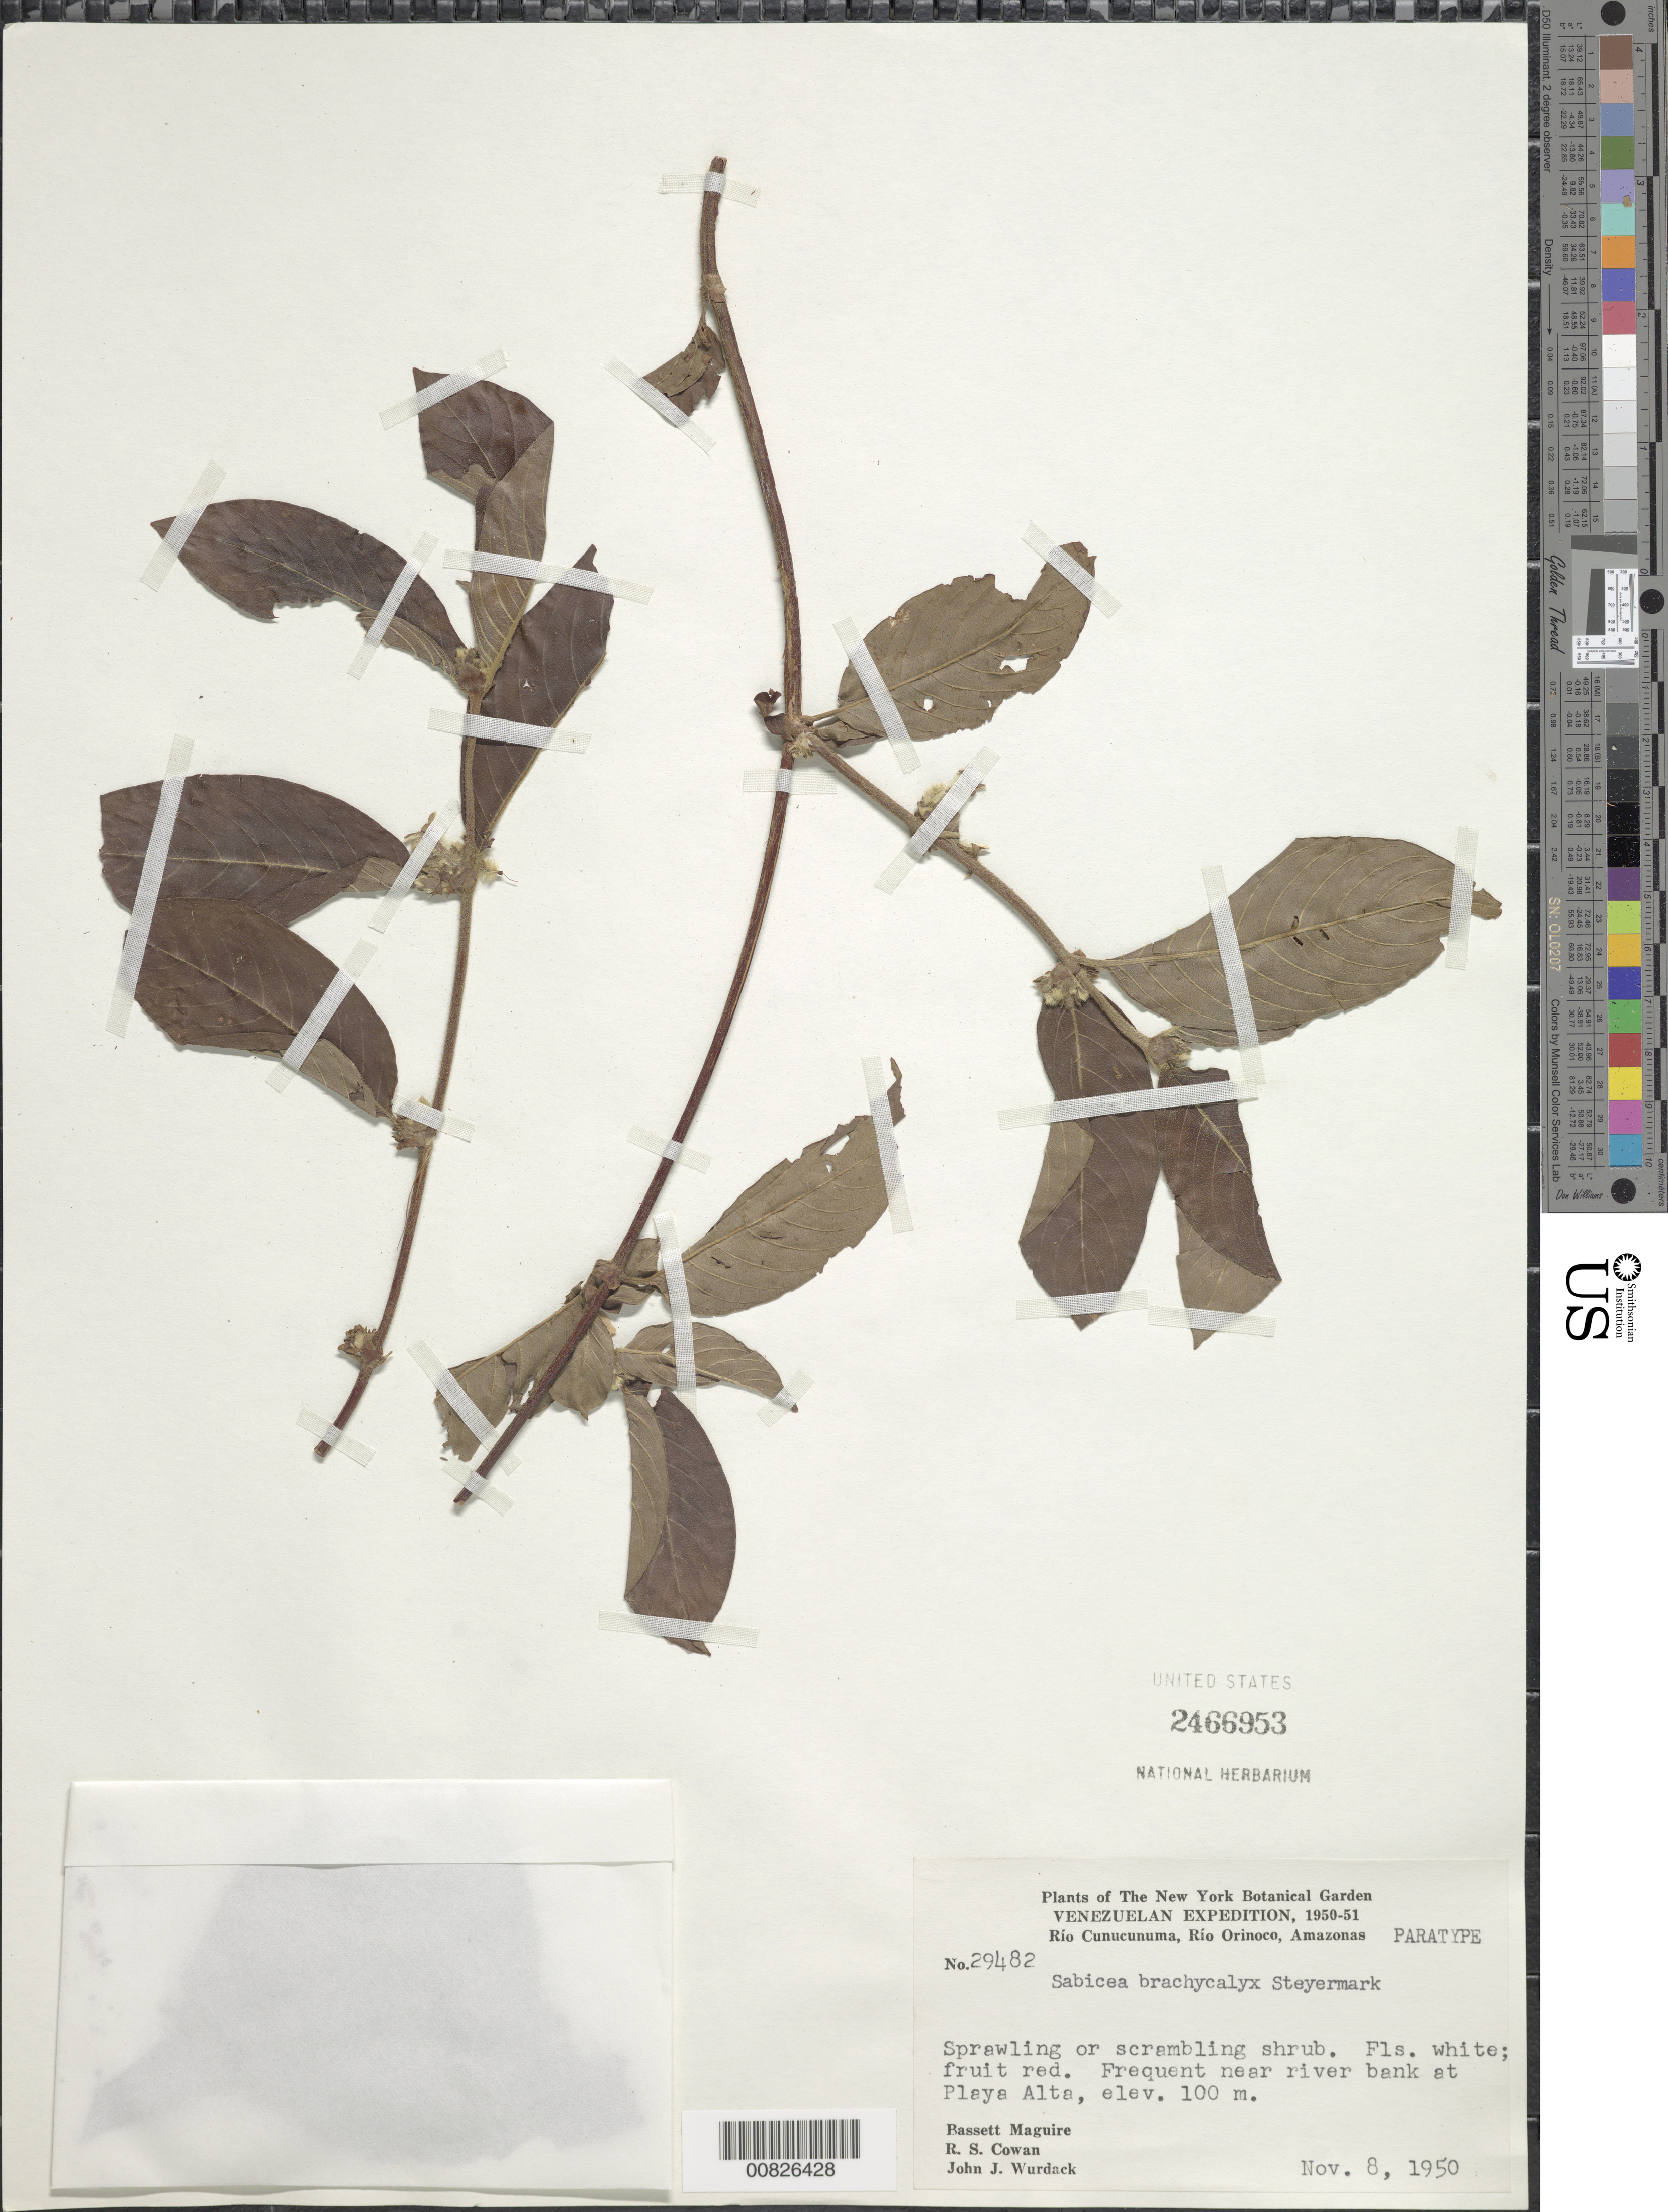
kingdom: Plantae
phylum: Tracheophyta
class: Magnoliopsida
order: Gentianales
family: Rubiaceae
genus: Sabicea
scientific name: Sabicea brachycalyx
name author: Steyerm.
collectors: B. Maguire, R. S. Cowan & J. J. Wurdack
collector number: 29482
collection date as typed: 8-Nov-50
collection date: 1950-11-08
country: Venezuela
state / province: Amazonas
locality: Río Cunucunuma, Río Orinoco, Playa Alta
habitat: Riverbank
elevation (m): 100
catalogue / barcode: US 2466953